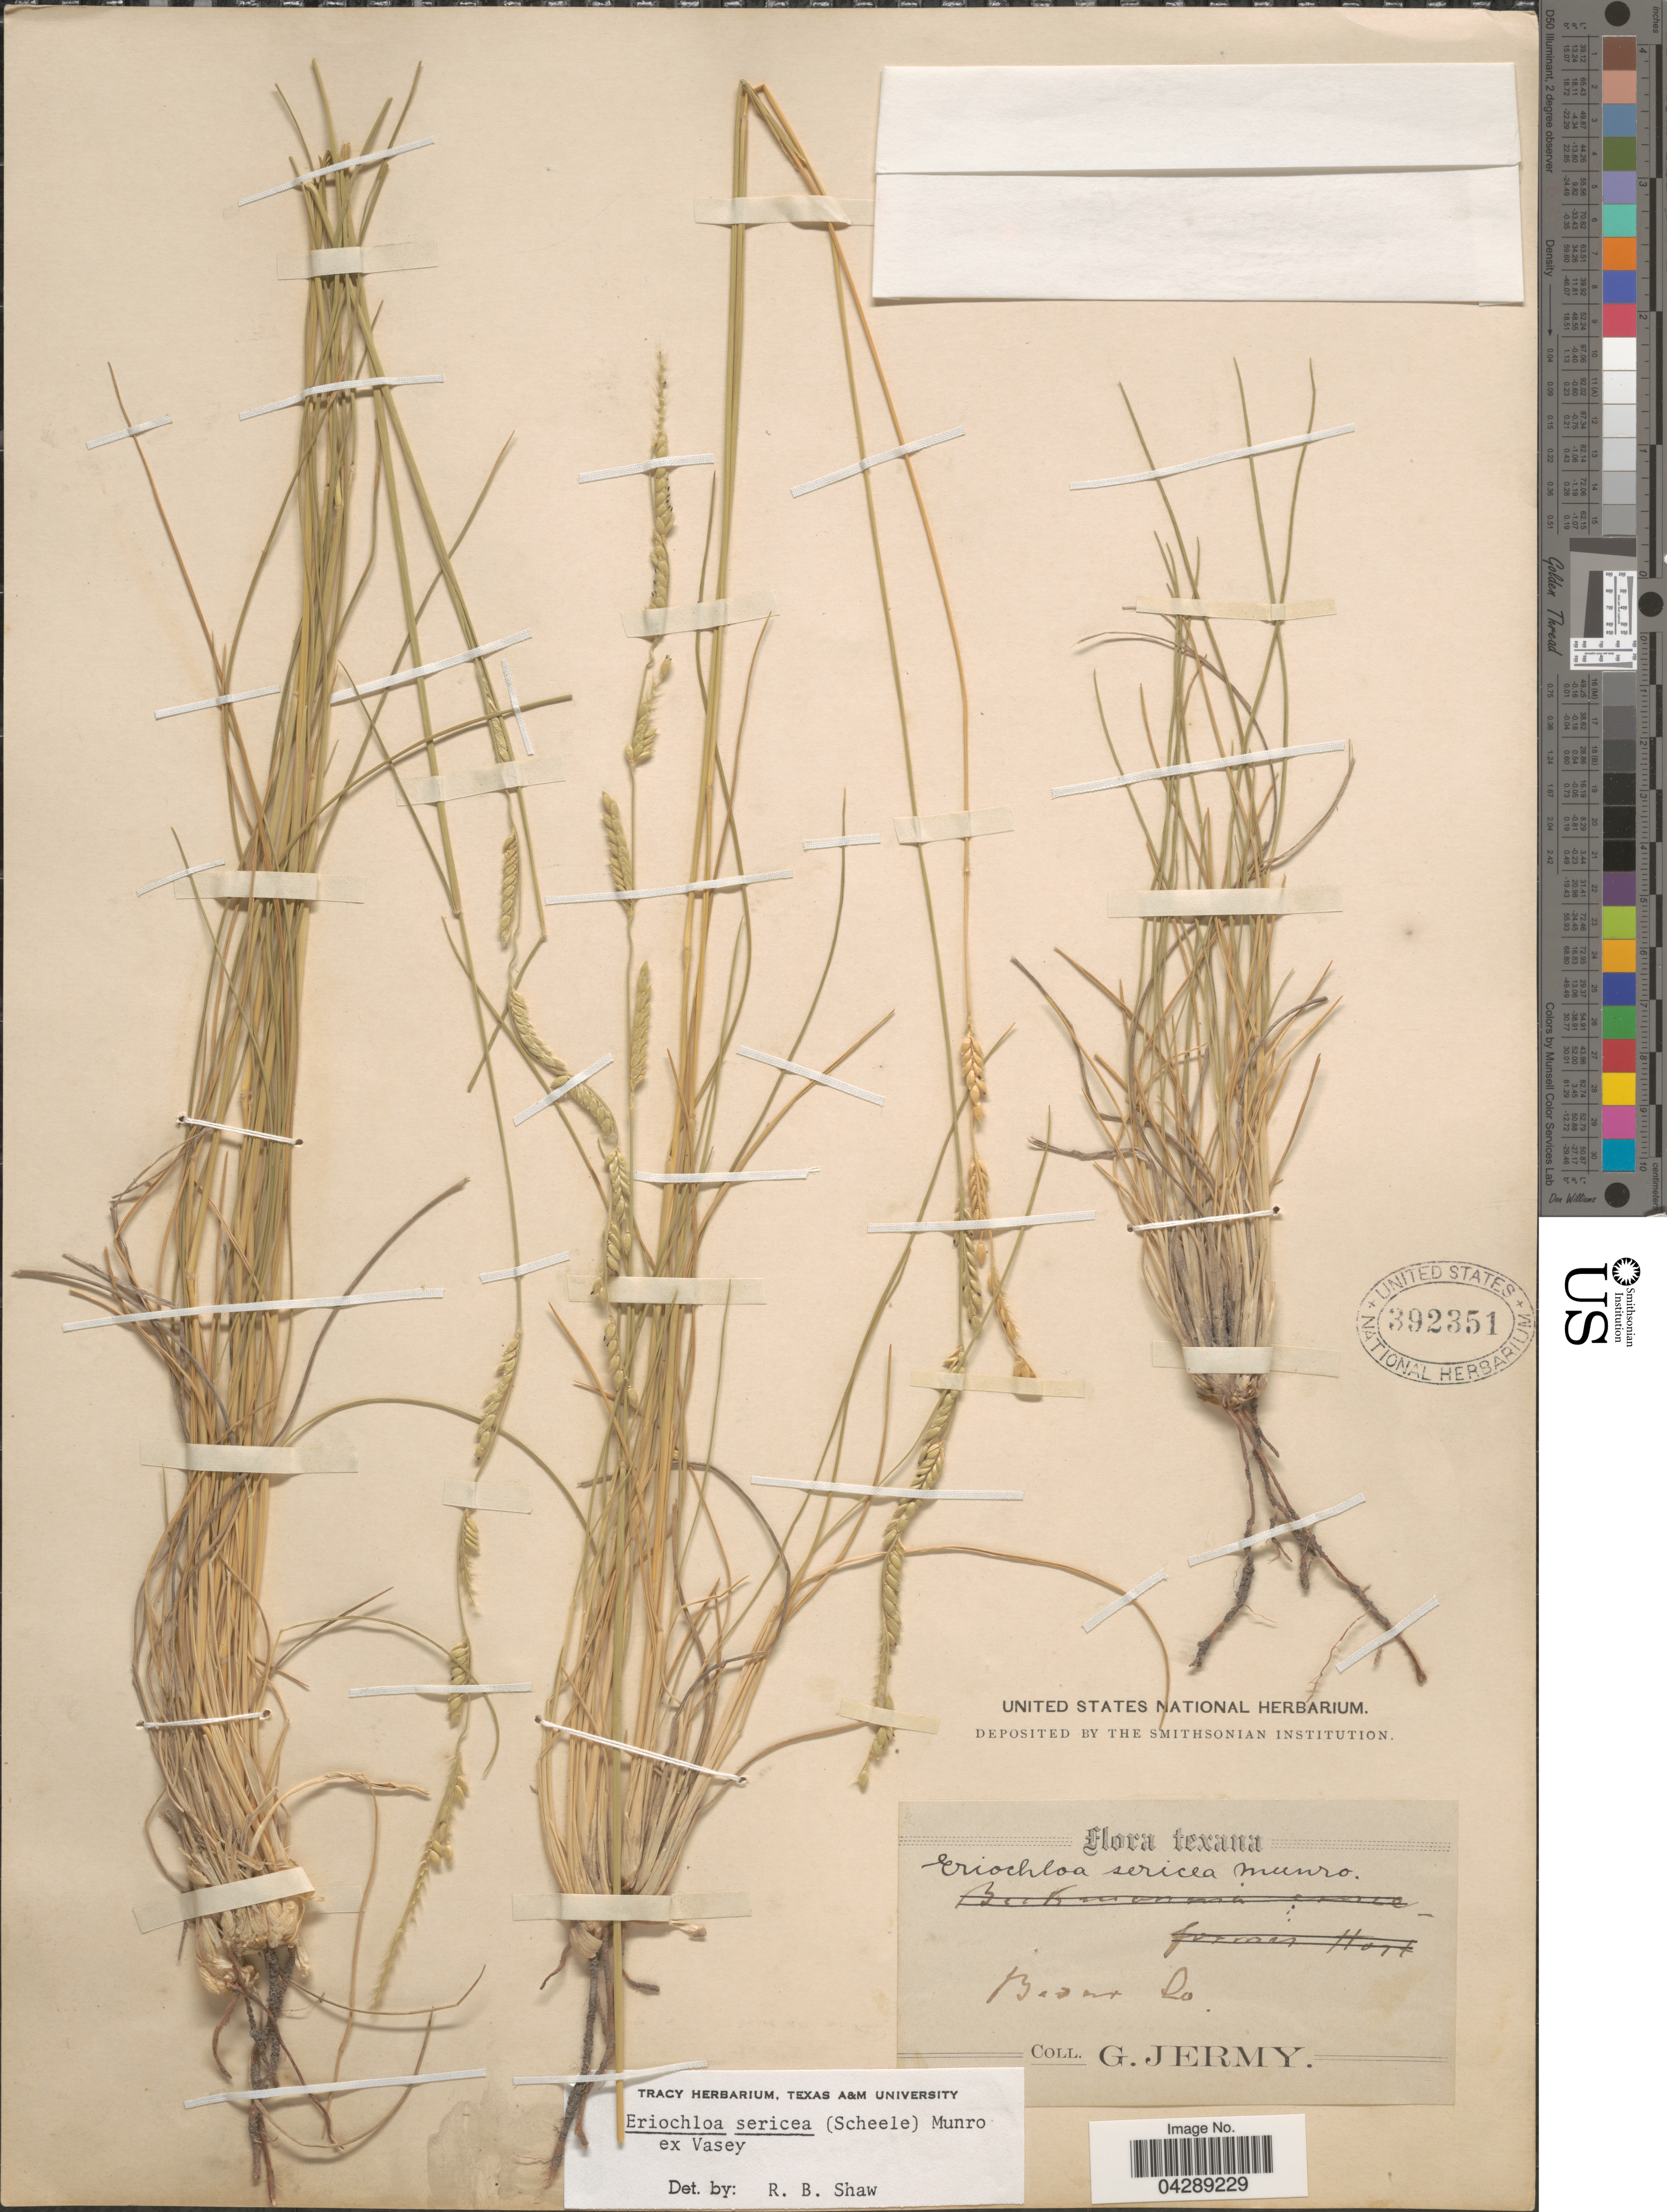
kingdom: Plantae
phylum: Tracheophyta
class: Liliopsida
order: Poales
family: Poaceae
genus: Eriochloa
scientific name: Eriochloa sericea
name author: (Scheele) Munro ex Vasey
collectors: G. Jermy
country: United States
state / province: Texas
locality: Texana. Bexar Co.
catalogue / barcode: US 392351